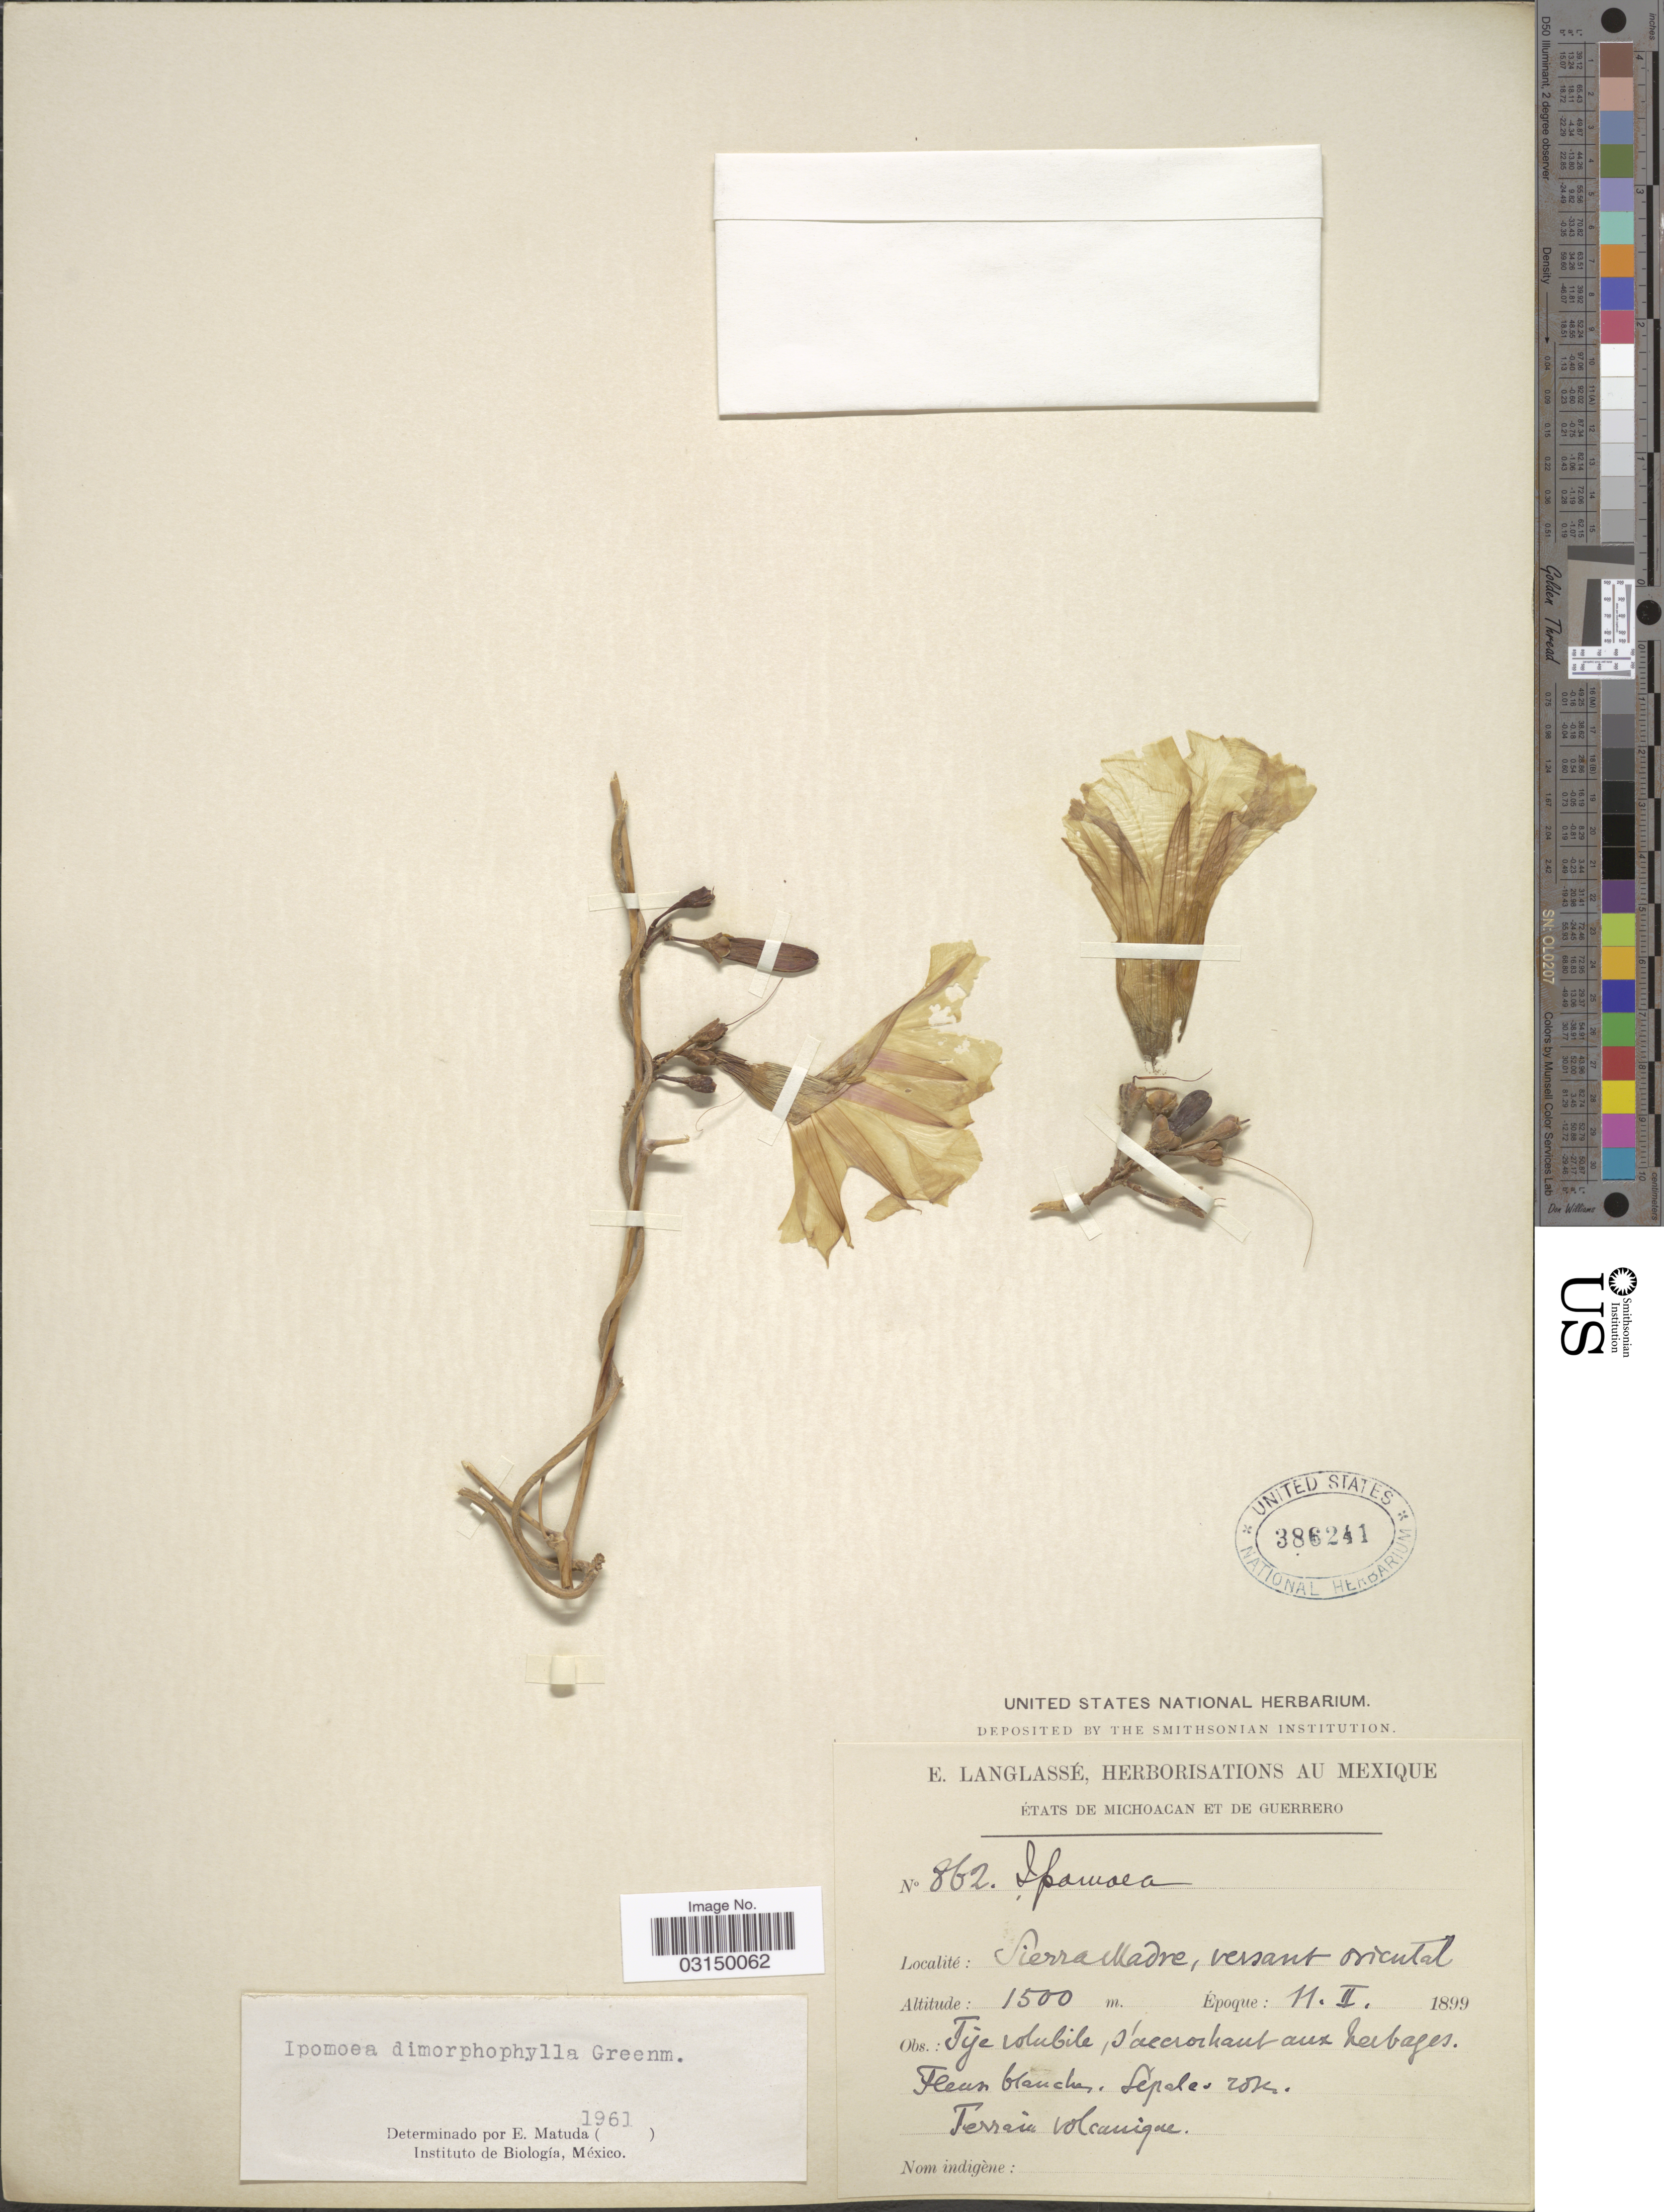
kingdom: Plantae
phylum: Tracheophyta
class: Magnoliopsida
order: Solanales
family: Convolvulaceae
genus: Ipomoea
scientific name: Ipomoea dimorphophylla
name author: Greenm.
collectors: E. Langlassé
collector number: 862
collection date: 1899-02-11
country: Mexico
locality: États de Michoacan et de Guerrero, Sierra Madre, versant oriental.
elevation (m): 1500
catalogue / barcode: US 386241